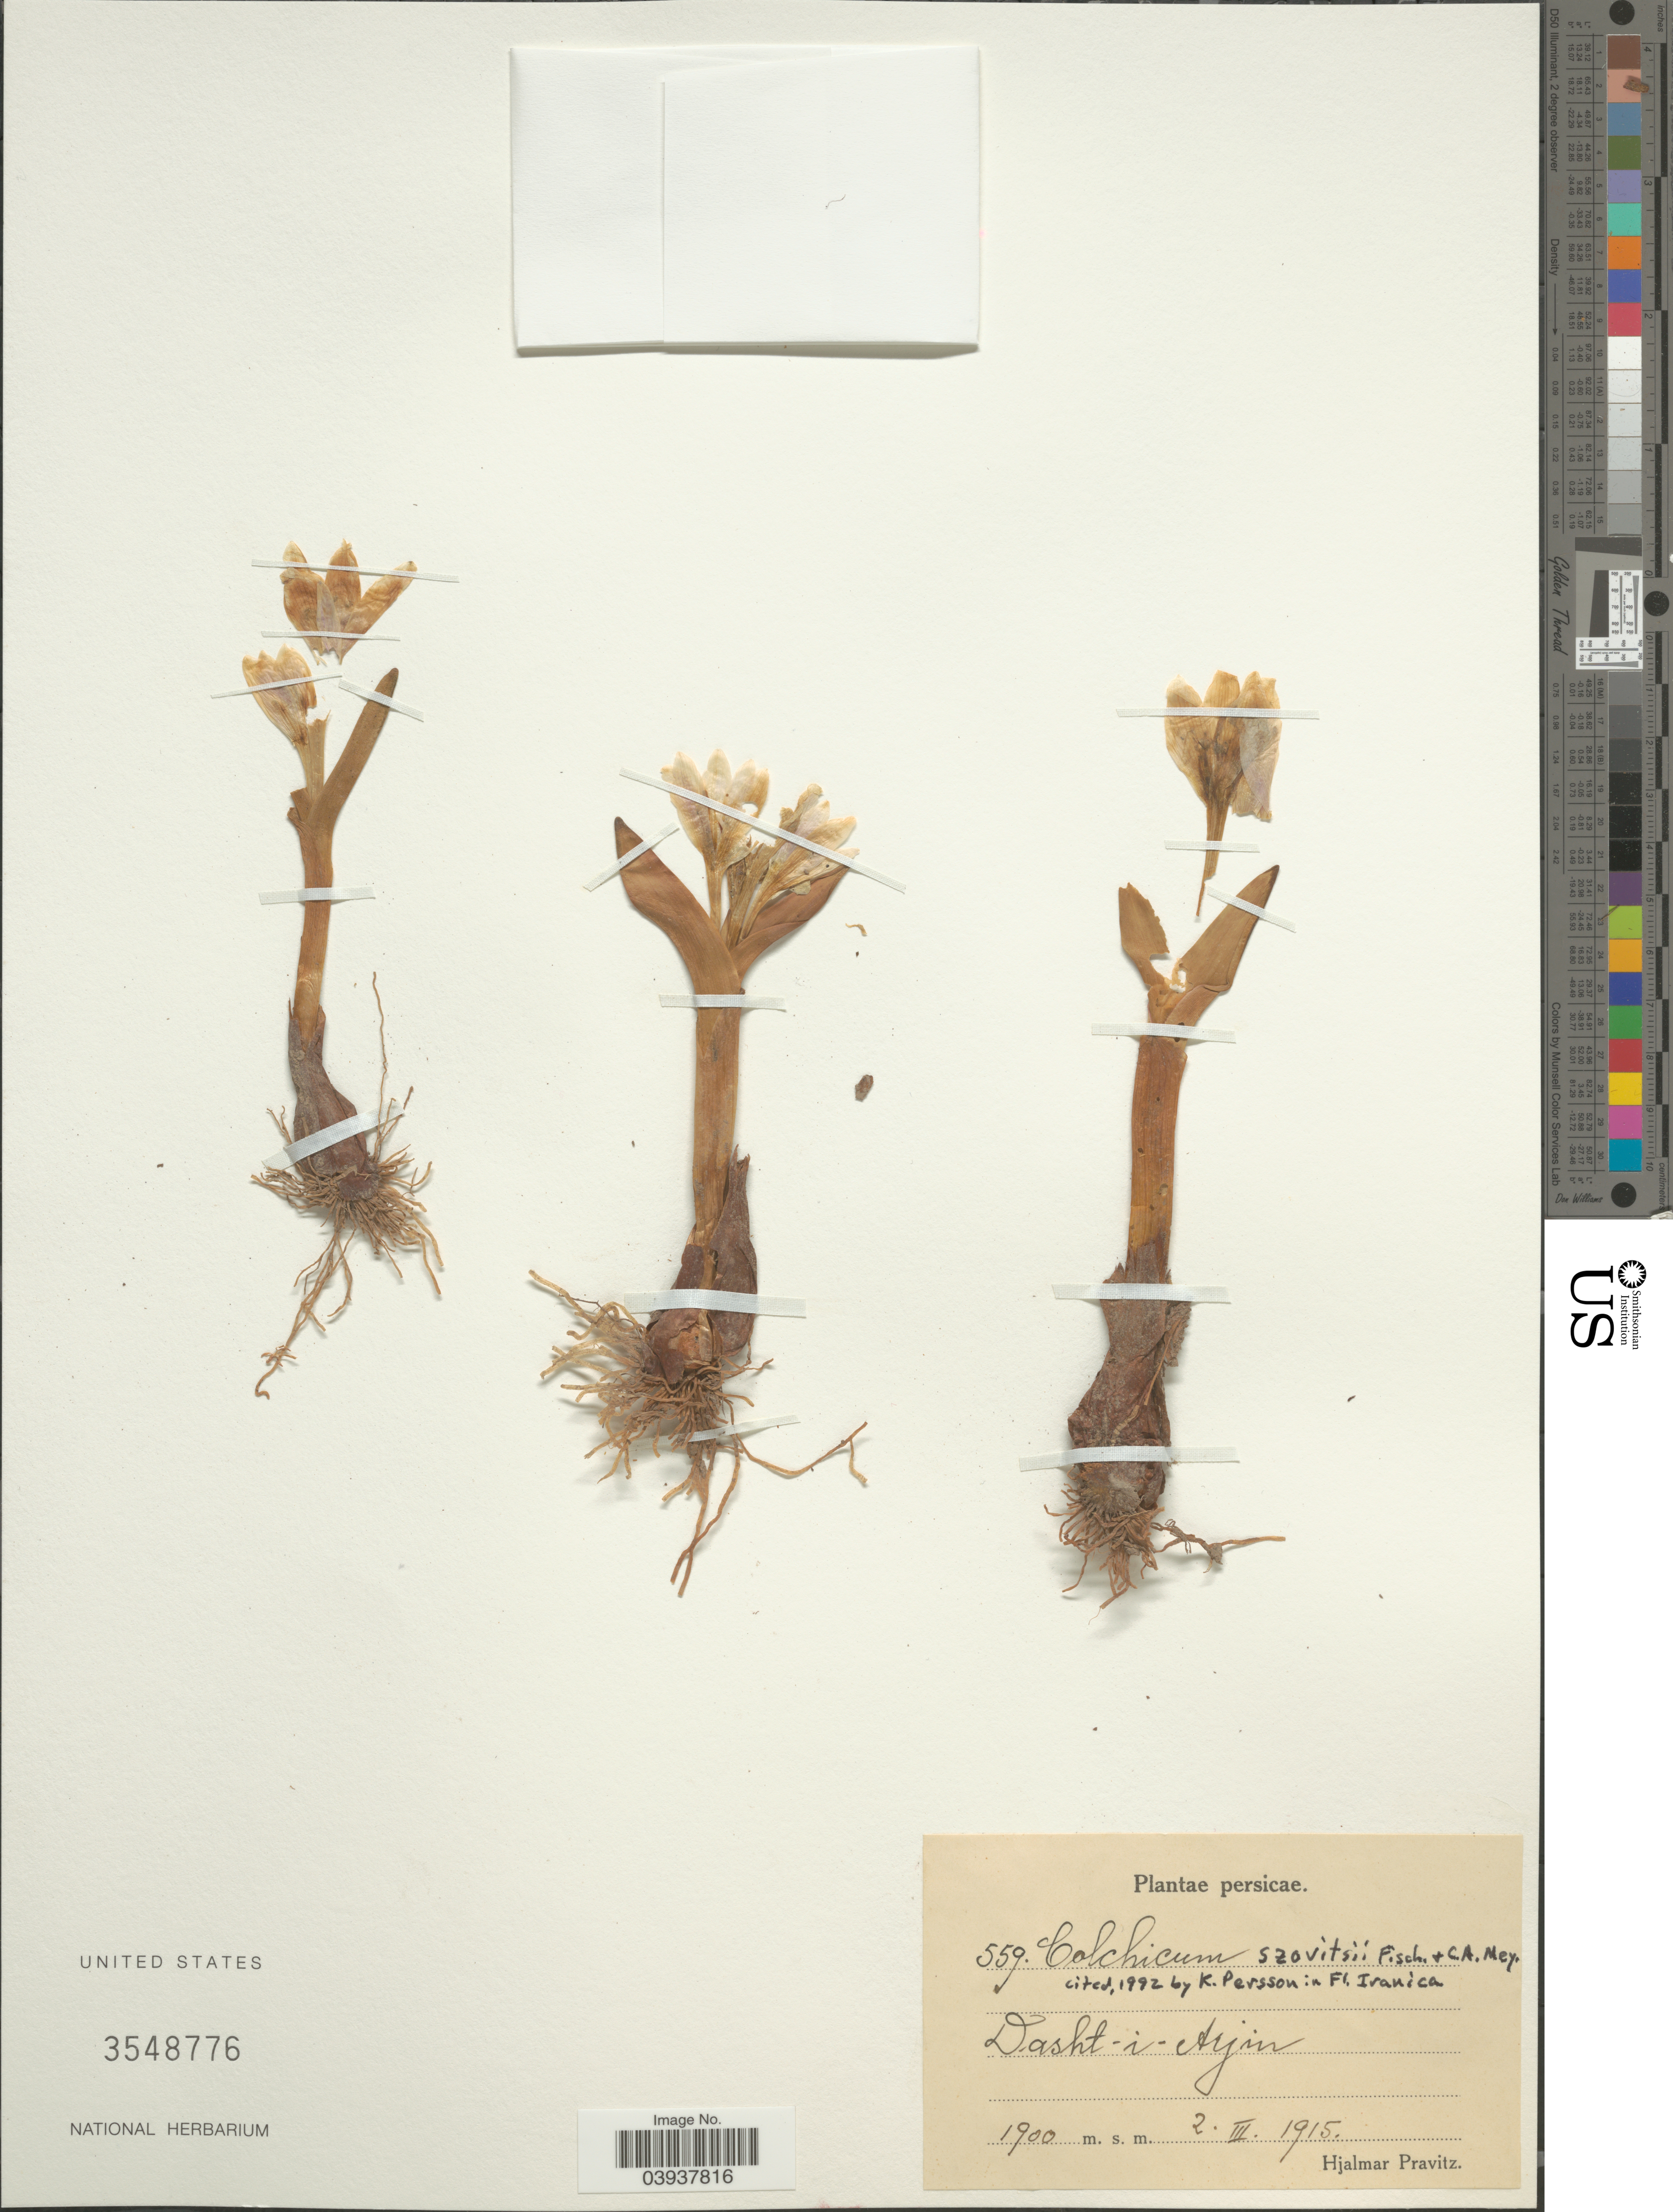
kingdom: Plantae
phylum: Tracheophyta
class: Liliopsida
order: Liliales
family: Colchicaceae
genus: Colchicum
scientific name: Colchicum szovitsii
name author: Fisch. & C.A. Mey.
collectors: H. Pravitz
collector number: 559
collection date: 1915-03-02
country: Iran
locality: Persicae. Dasht-i-Arjin.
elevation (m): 1900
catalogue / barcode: US 3548776